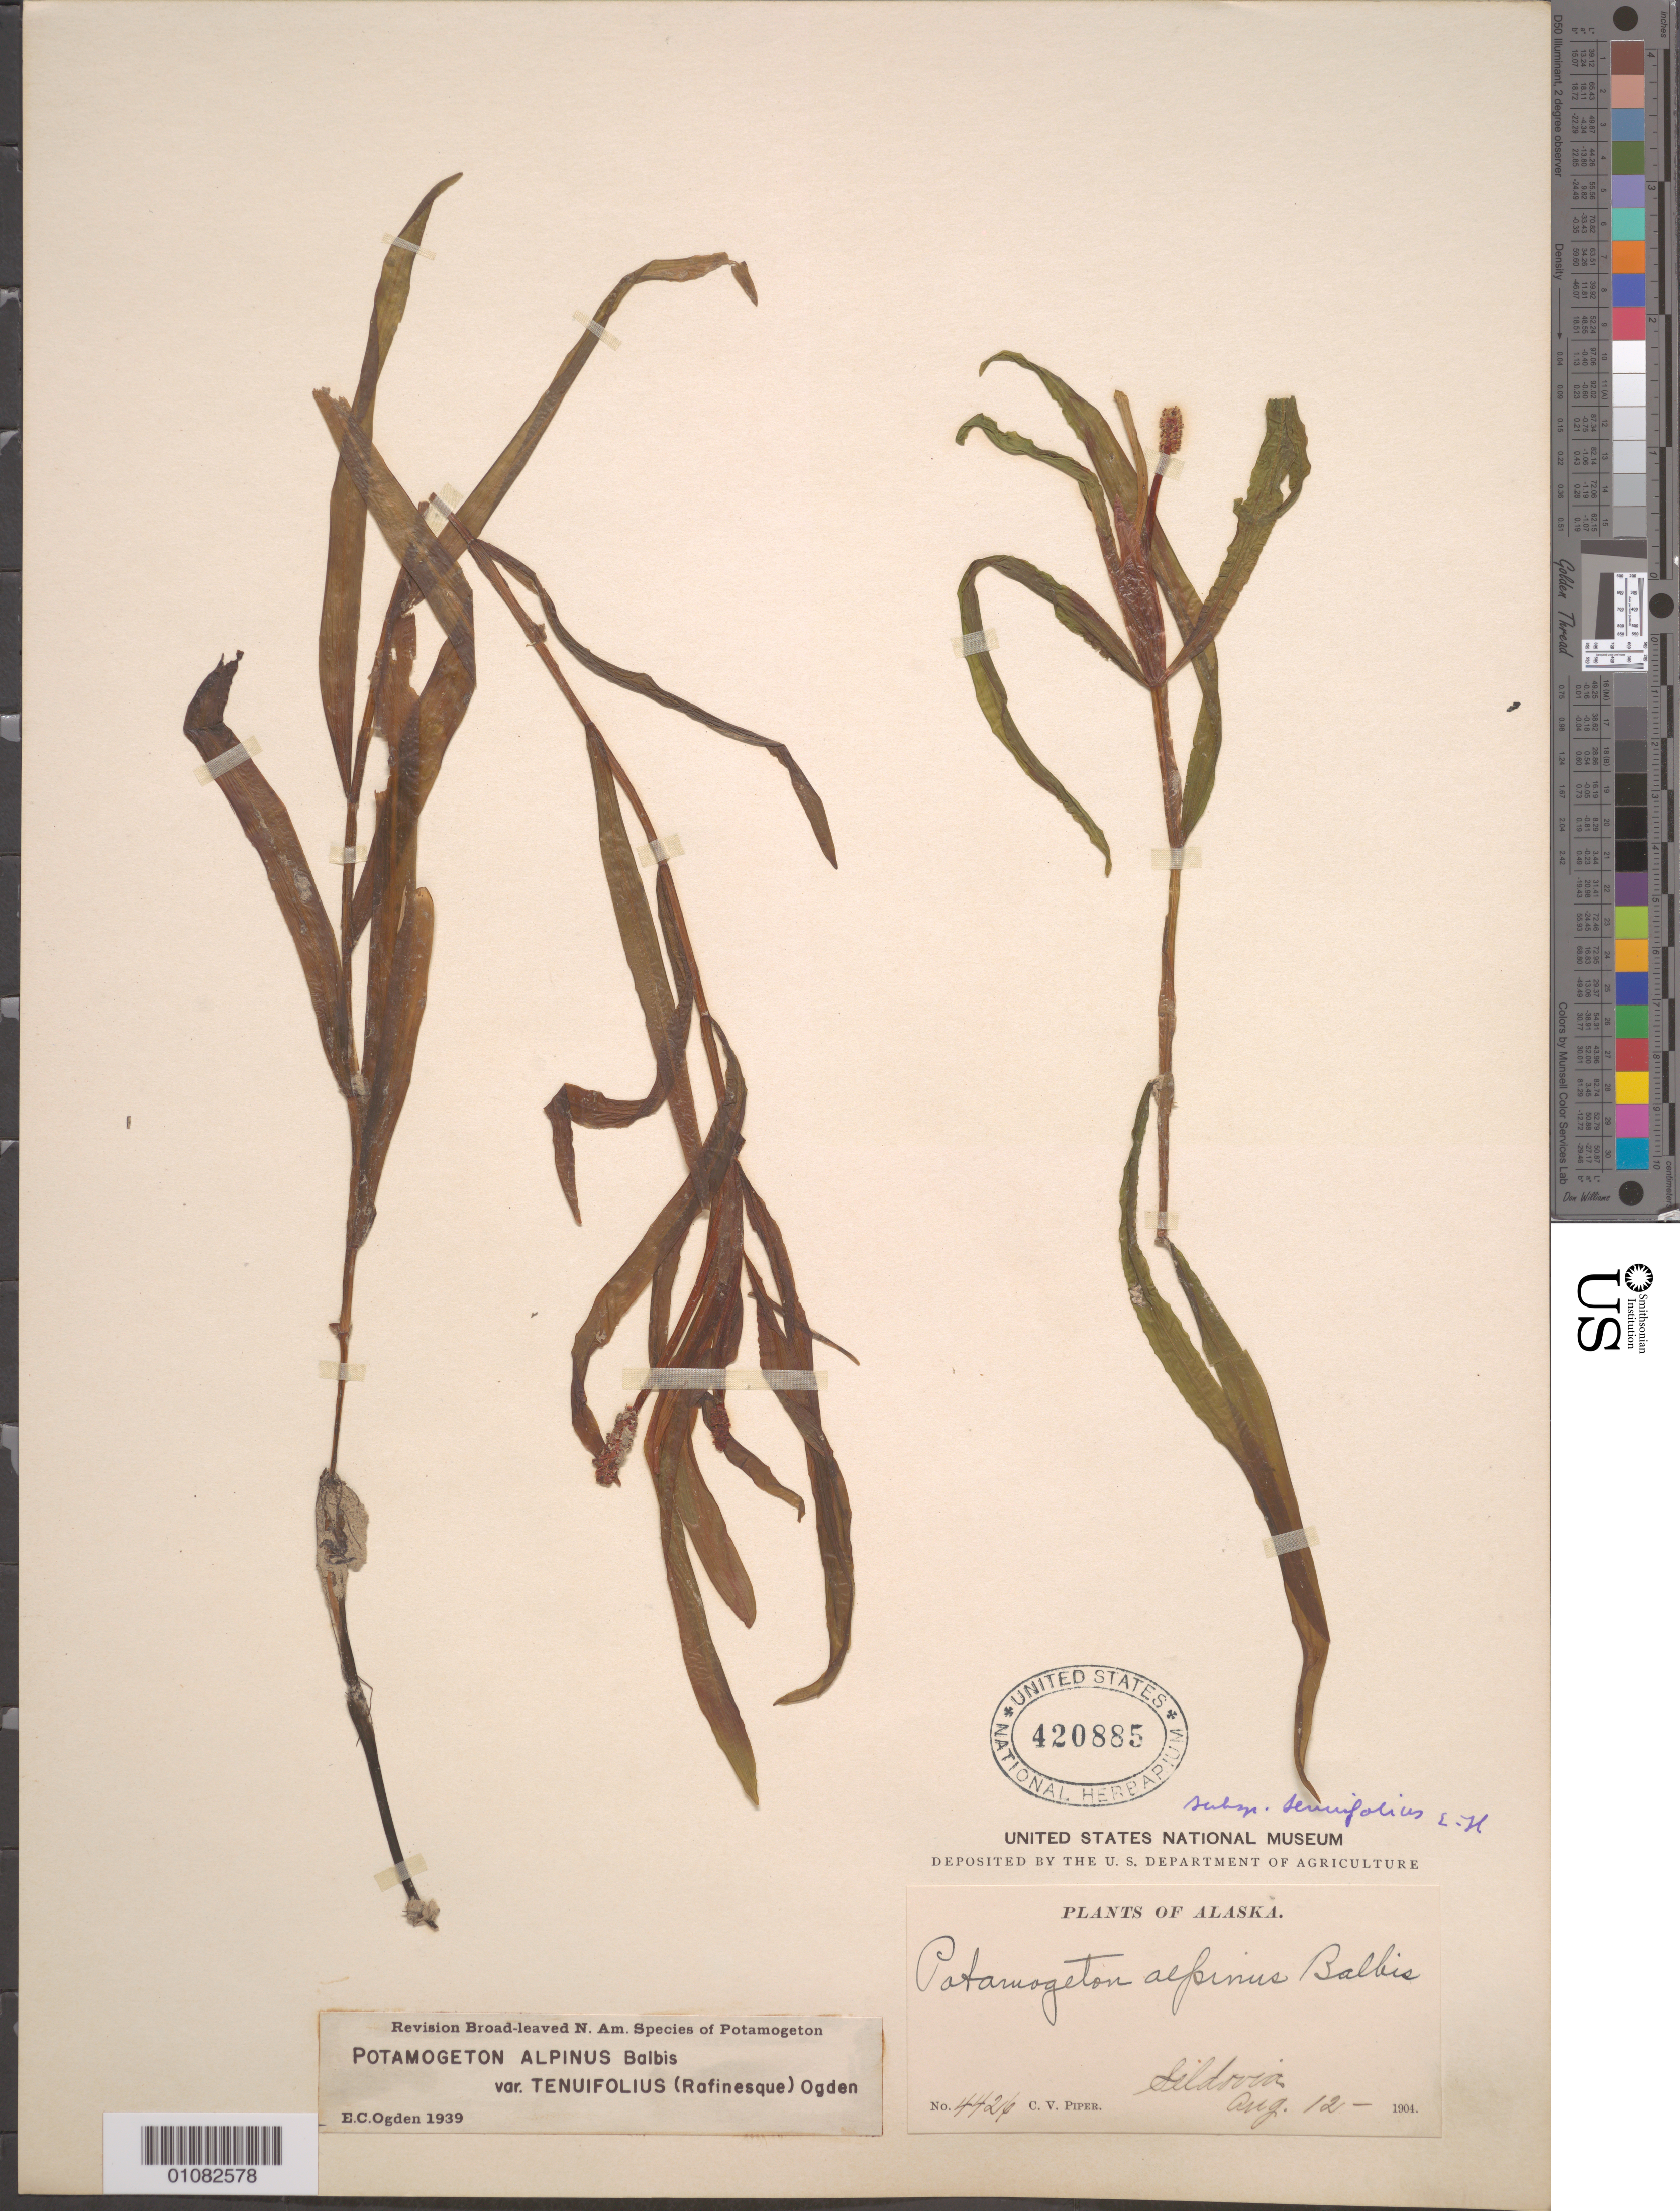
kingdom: Plantae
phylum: Tracheophyta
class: Liliopsida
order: Alismatales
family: Potamogetonaceae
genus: Potamogeton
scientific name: Potamogeton alpinus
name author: Balb.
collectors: C. V. Piper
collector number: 4426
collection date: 1904-08-12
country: United States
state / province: Alaska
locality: Seldovia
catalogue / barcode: US 420885